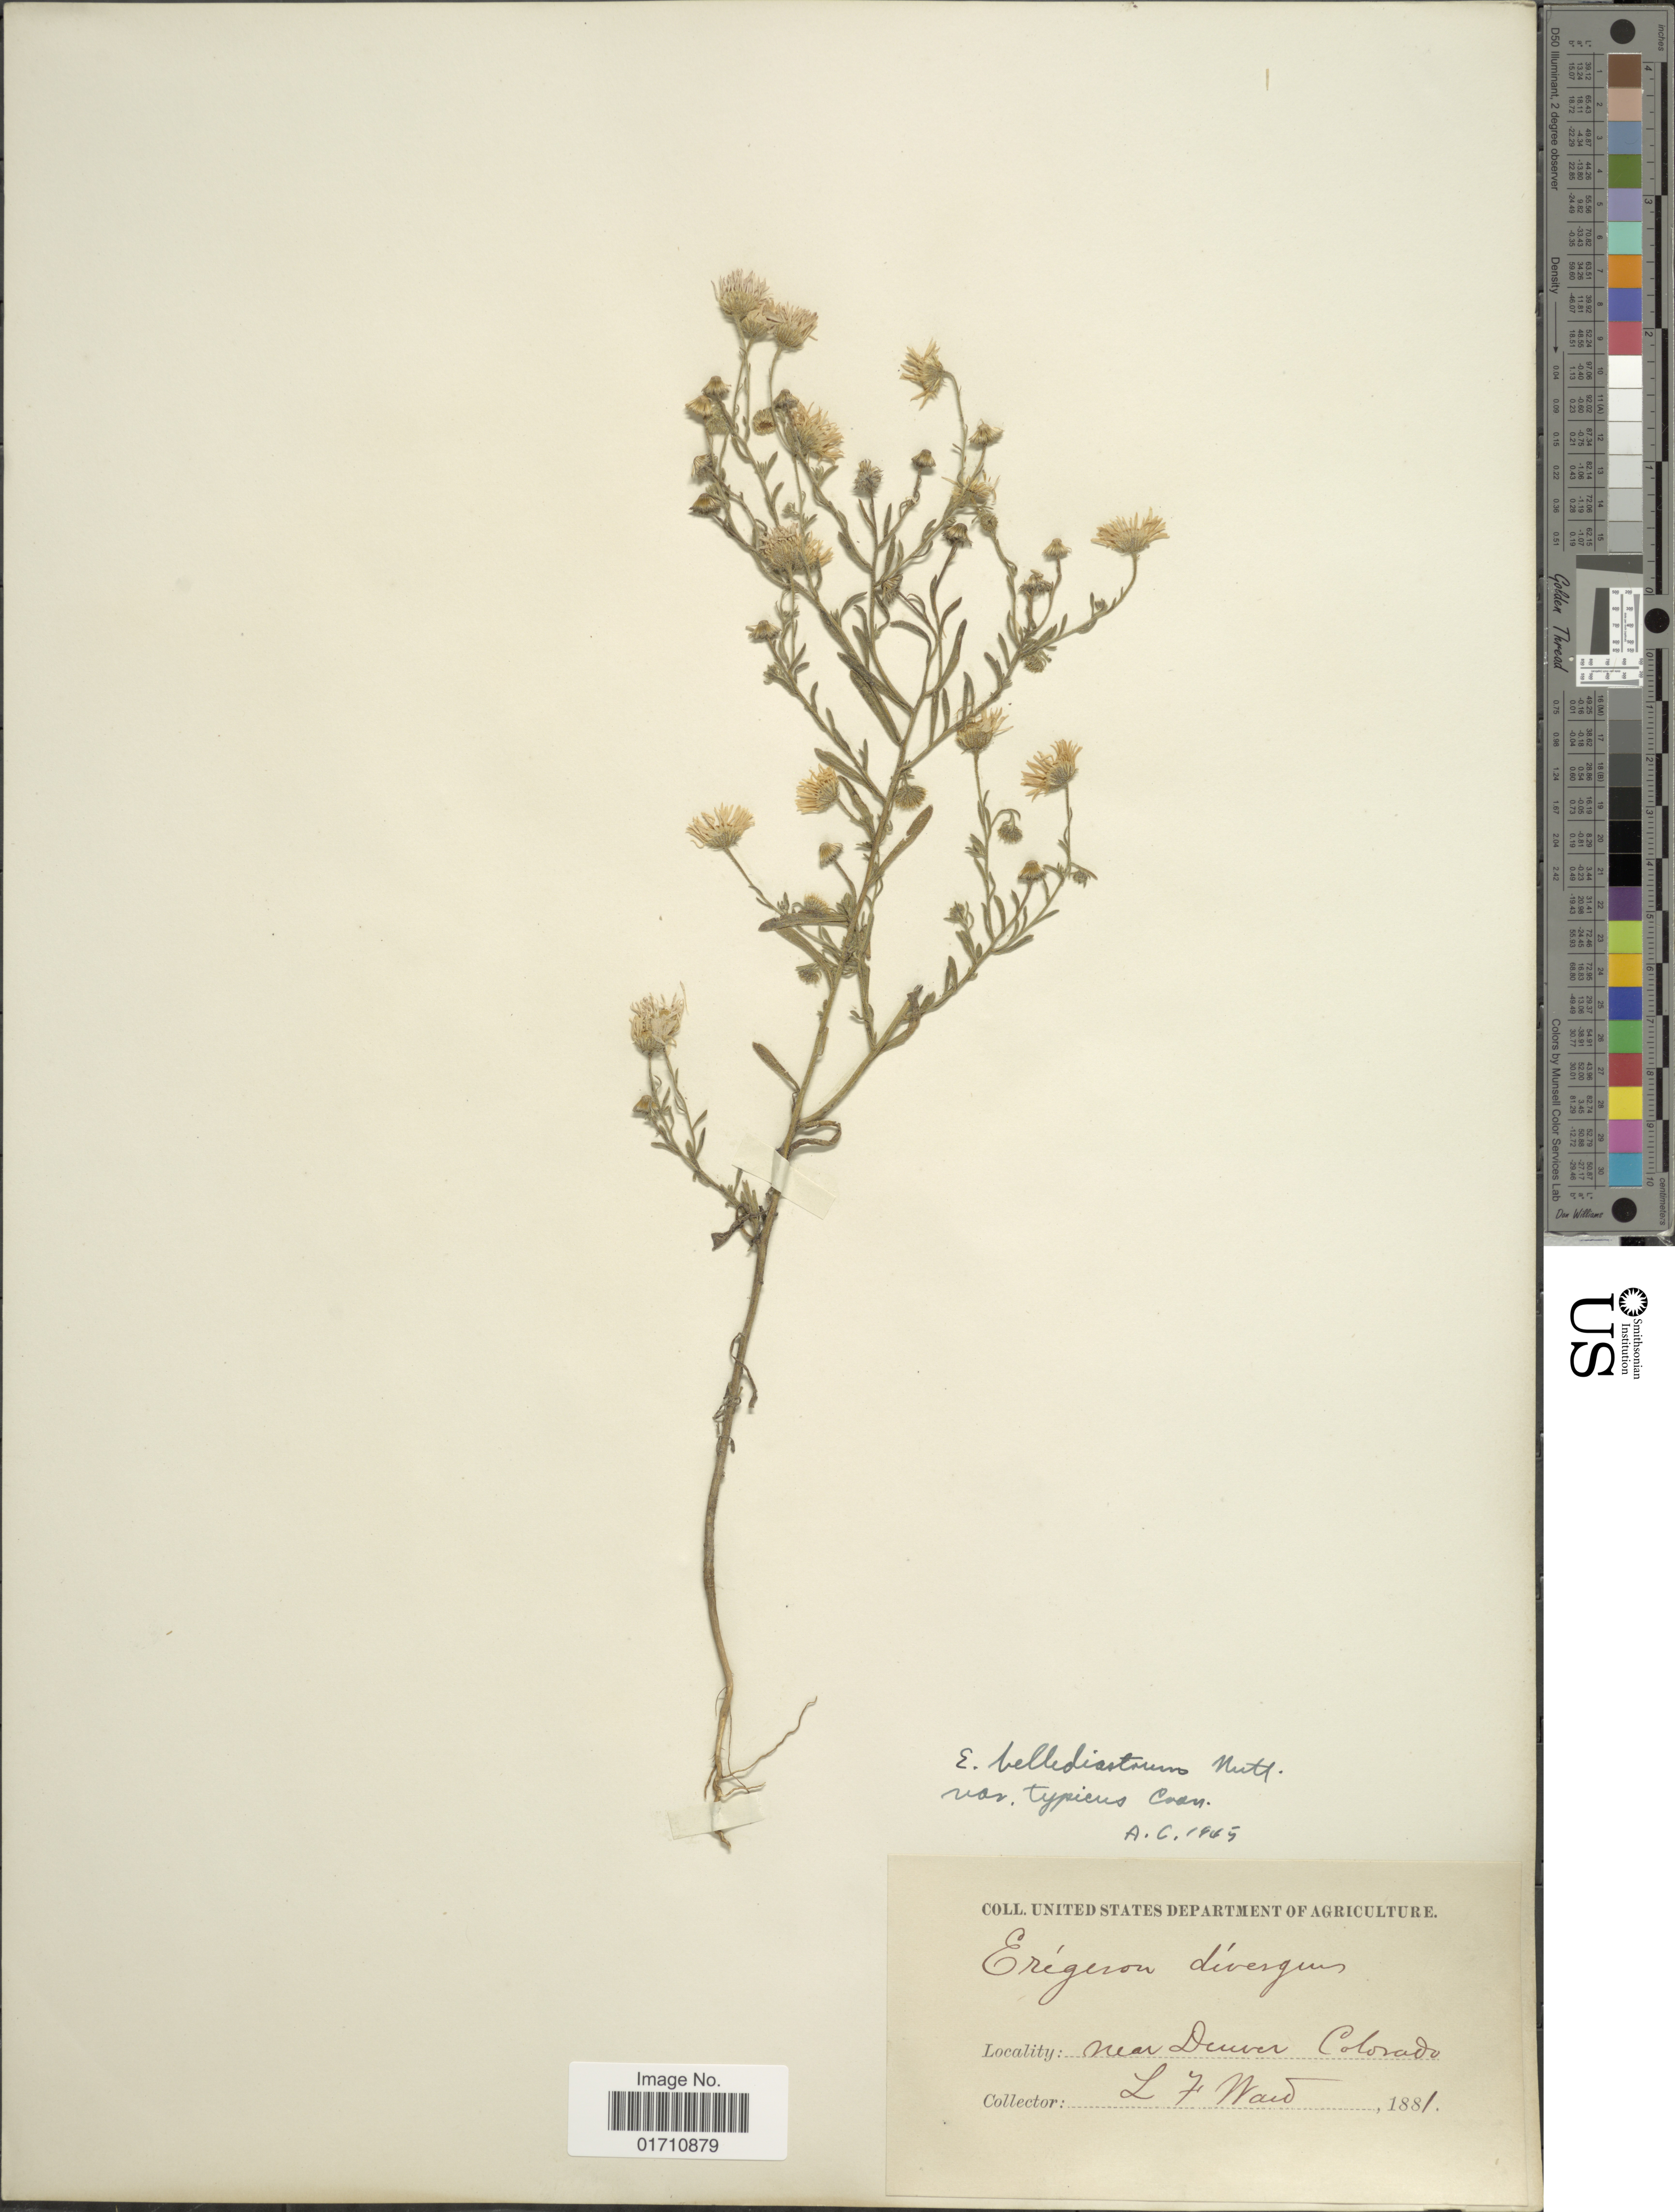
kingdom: Plantae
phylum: Tracheophyta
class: Magnoliopsida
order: Asterales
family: Asteraceae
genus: Erigeron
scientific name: Erigeron bellidiastrum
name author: Nutt.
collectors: L. Ward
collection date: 1881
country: United States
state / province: Colorado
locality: Near Denver